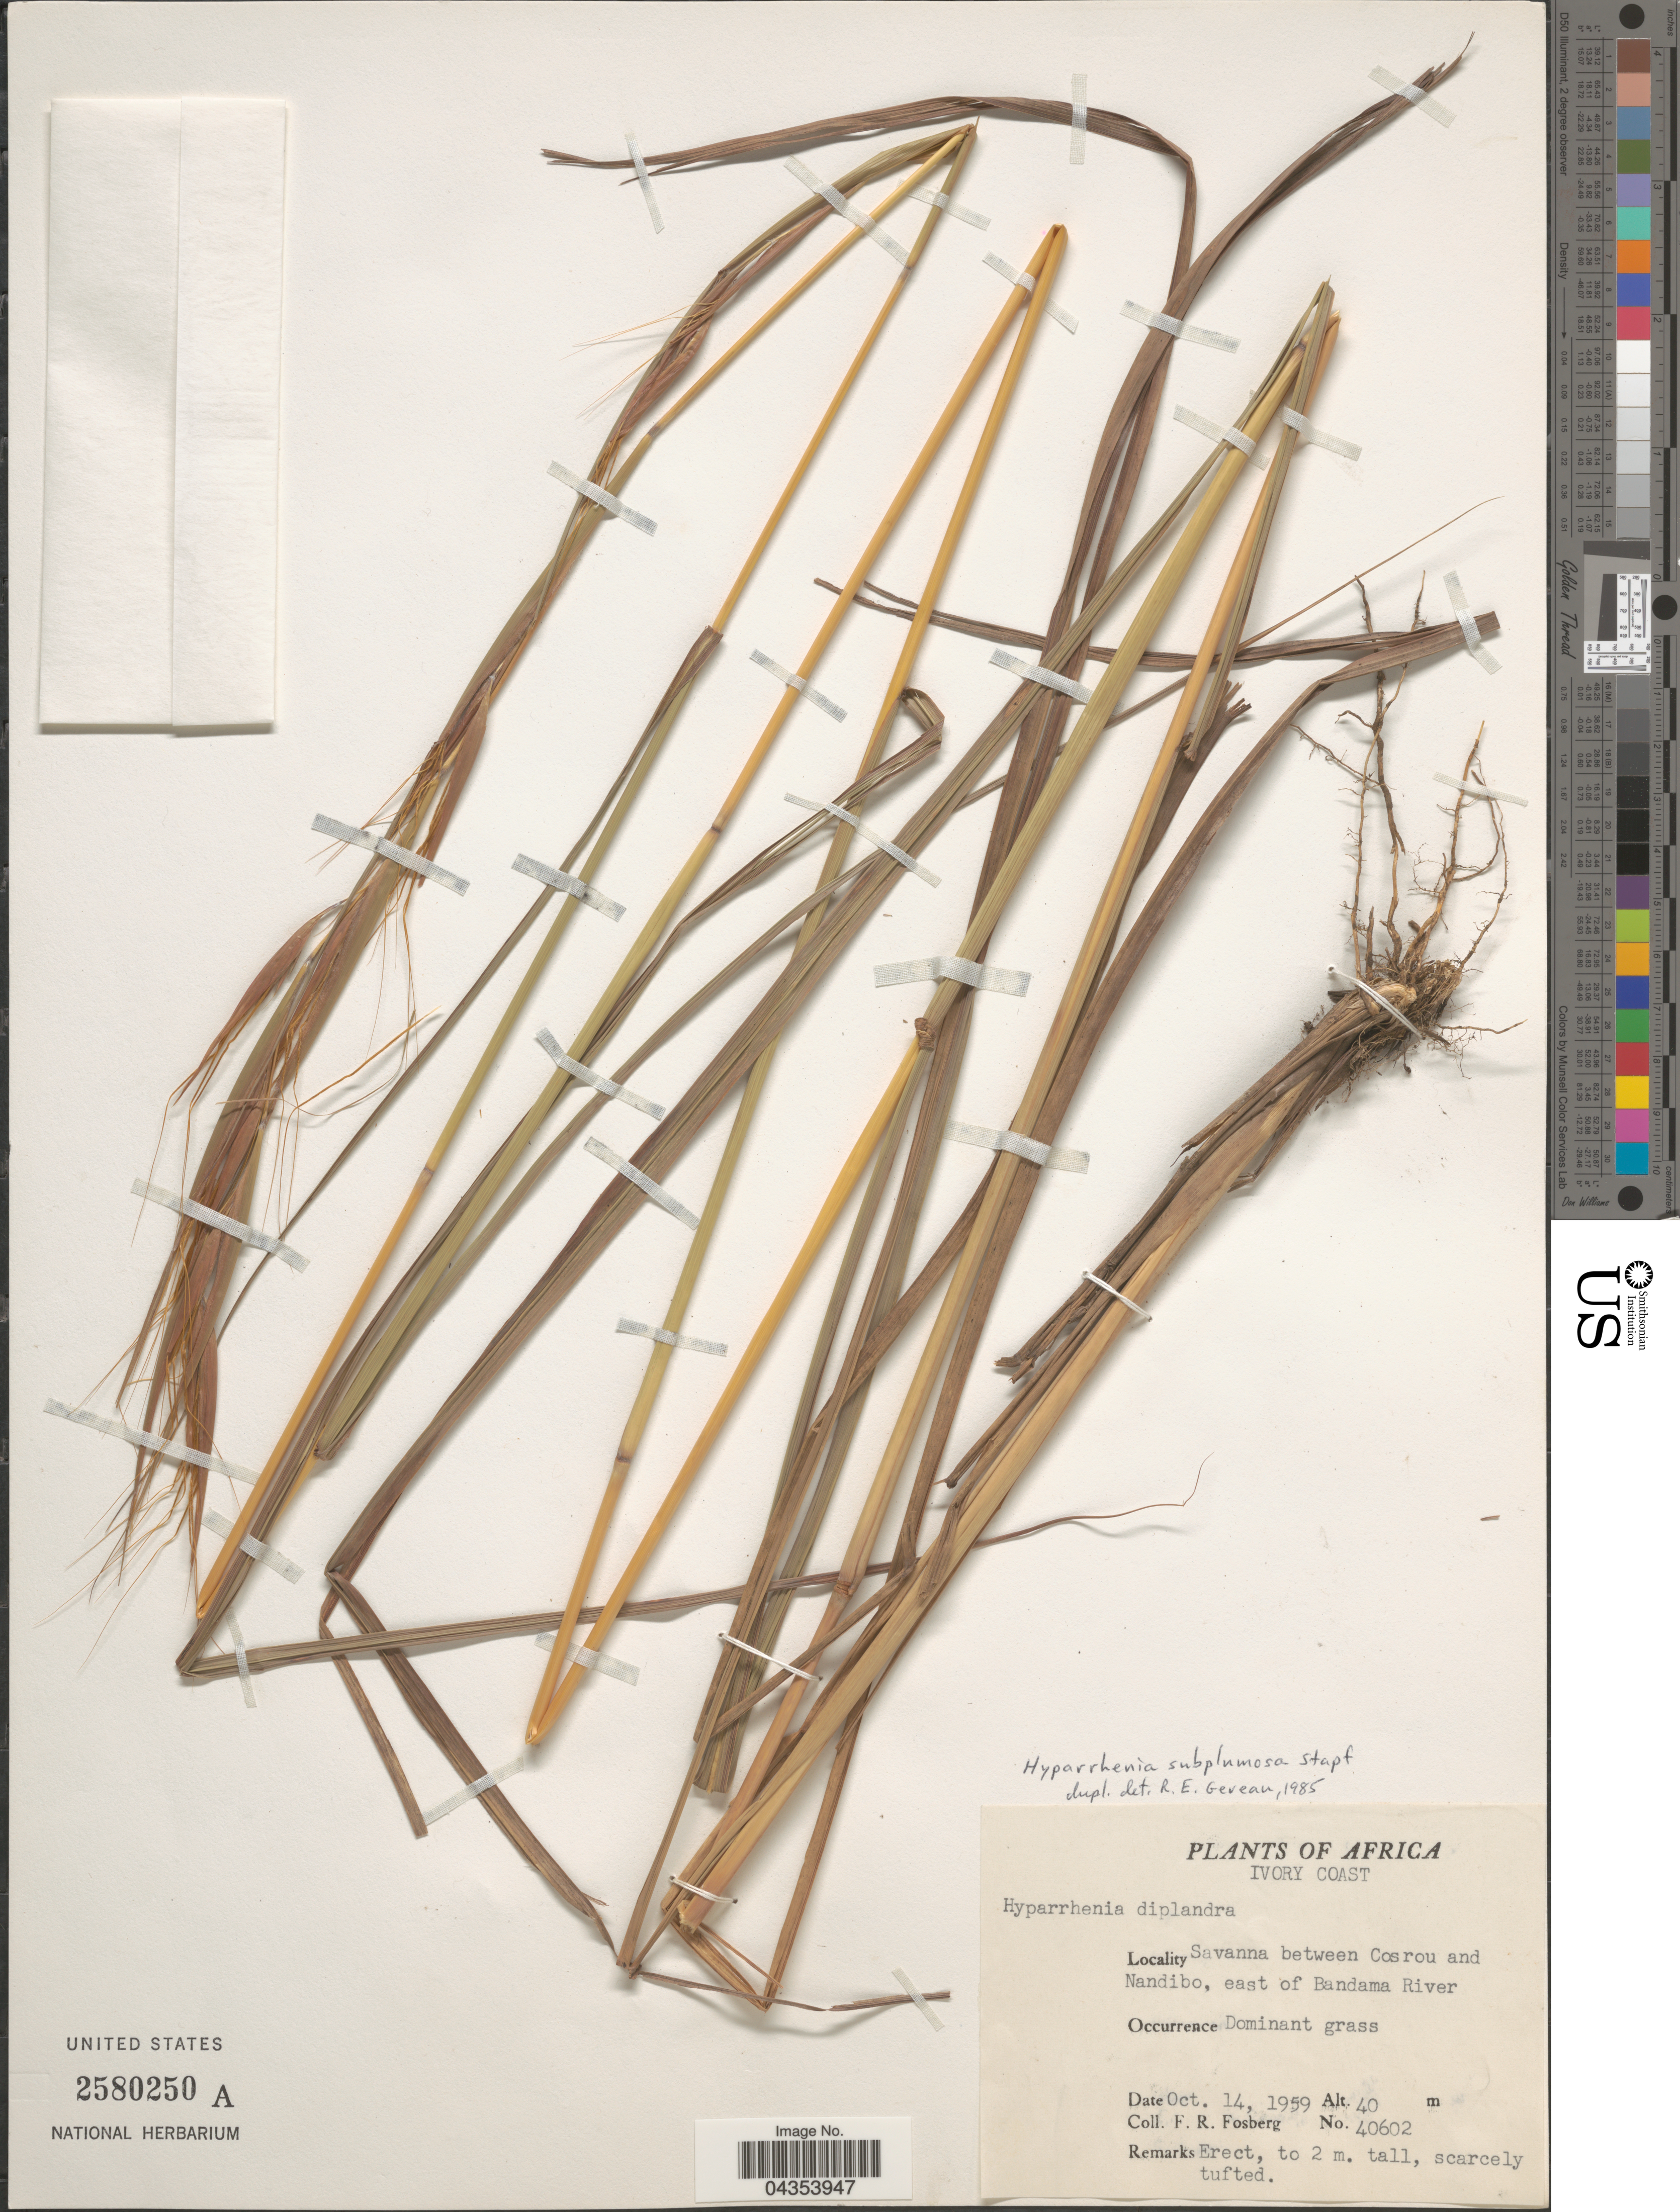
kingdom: Plantae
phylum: Tracheophyta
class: Liliopsida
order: Poales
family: Poaceae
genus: Hyparrhenia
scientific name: Hyparrhenia subplumosa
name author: Stapf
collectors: F. R. Fosberg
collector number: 40602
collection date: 1959-10-14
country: Ivory Coast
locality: Savanna between Cosrou and Nandibo, east of Bandama River.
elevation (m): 40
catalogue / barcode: US 2580250A